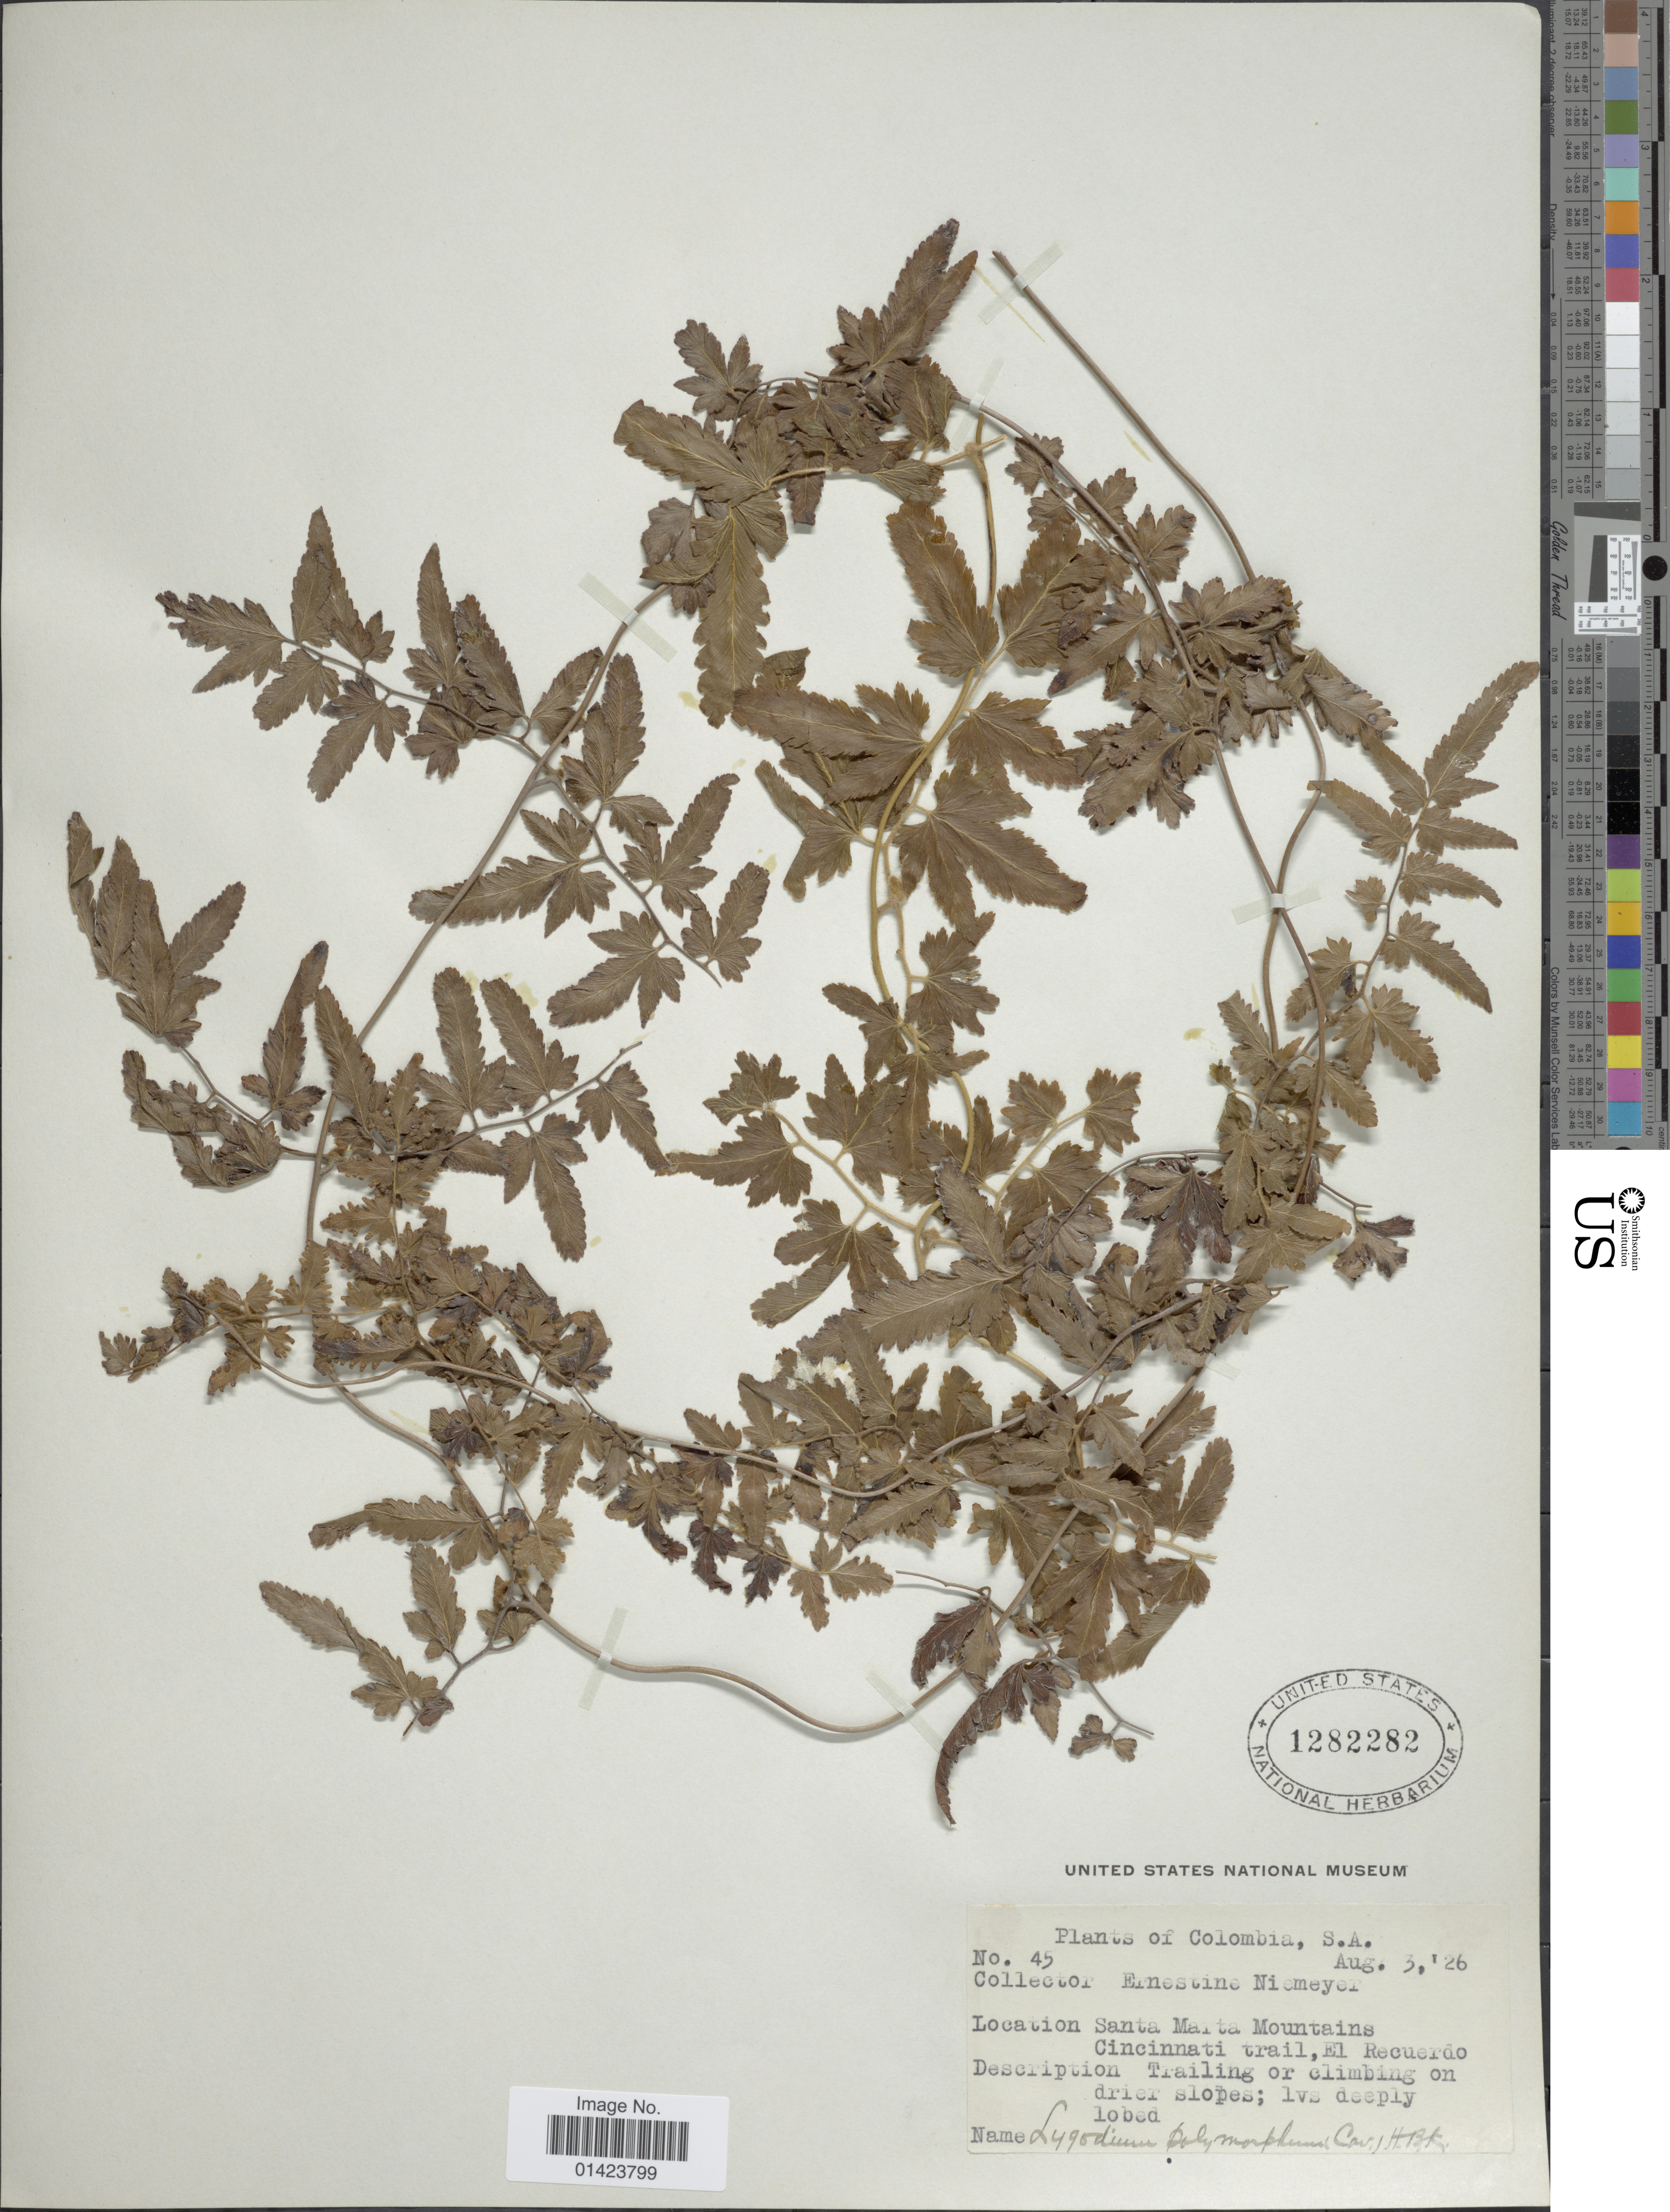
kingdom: Plantae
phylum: Tracheophyta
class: Polypodiopsida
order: Schizaeales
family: Lygodiaceae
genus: Lygodium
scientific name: Lygodium venustum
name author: Sw.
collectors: E. Niemeyer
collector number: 45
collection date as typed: Transcribed d/m/y: 3/8/26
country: Colombia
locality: Colombia S.A., Santa Marta Mountains, Cincinnati trail, El Recuerdo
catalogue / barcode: US 1282282